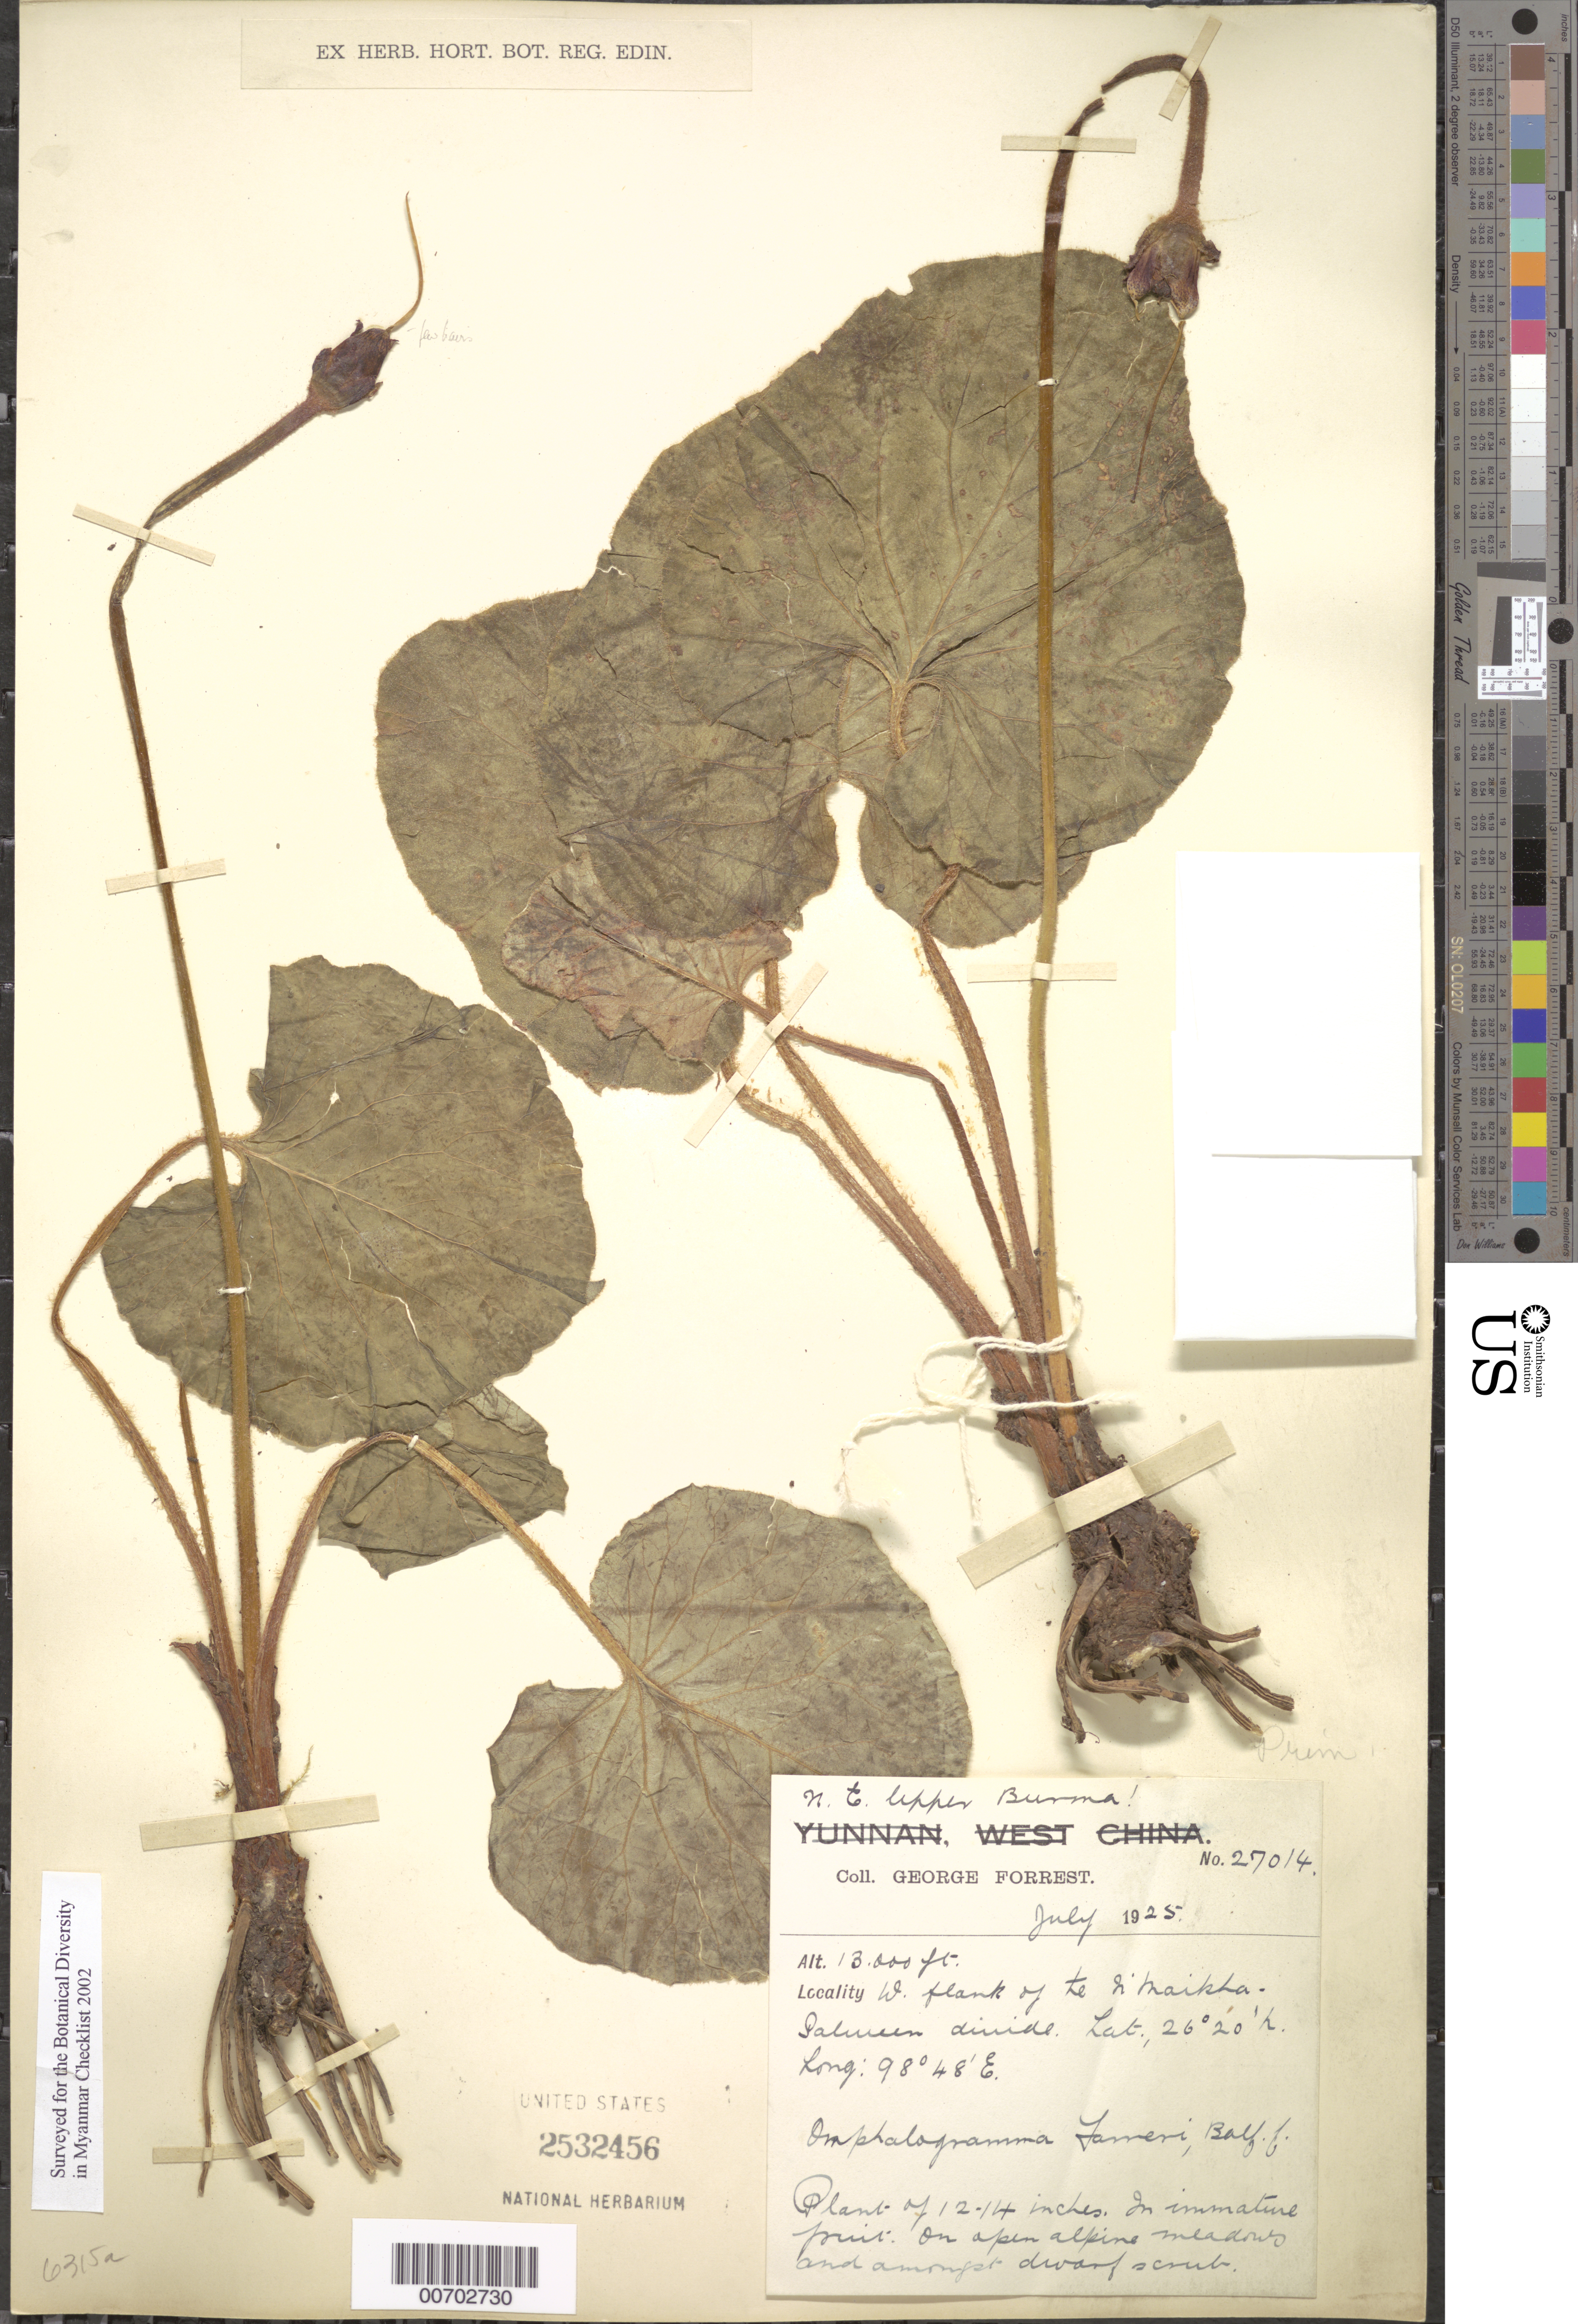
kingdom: Plantae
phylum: Tracheophyta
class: Magnoliopsida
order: Ericales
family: Primulaceae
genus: Omphalogramma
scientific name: Omphalogramma farreri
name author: Balf. f.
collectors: G. Forrest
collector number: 27014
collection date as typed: Jul 1925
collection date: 1925-07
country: Myanmar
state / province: Kachin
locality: N'Maikha-Salwin Divide, W flank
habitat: Open alpine meadows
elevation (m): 3962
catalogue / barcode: US 2532456